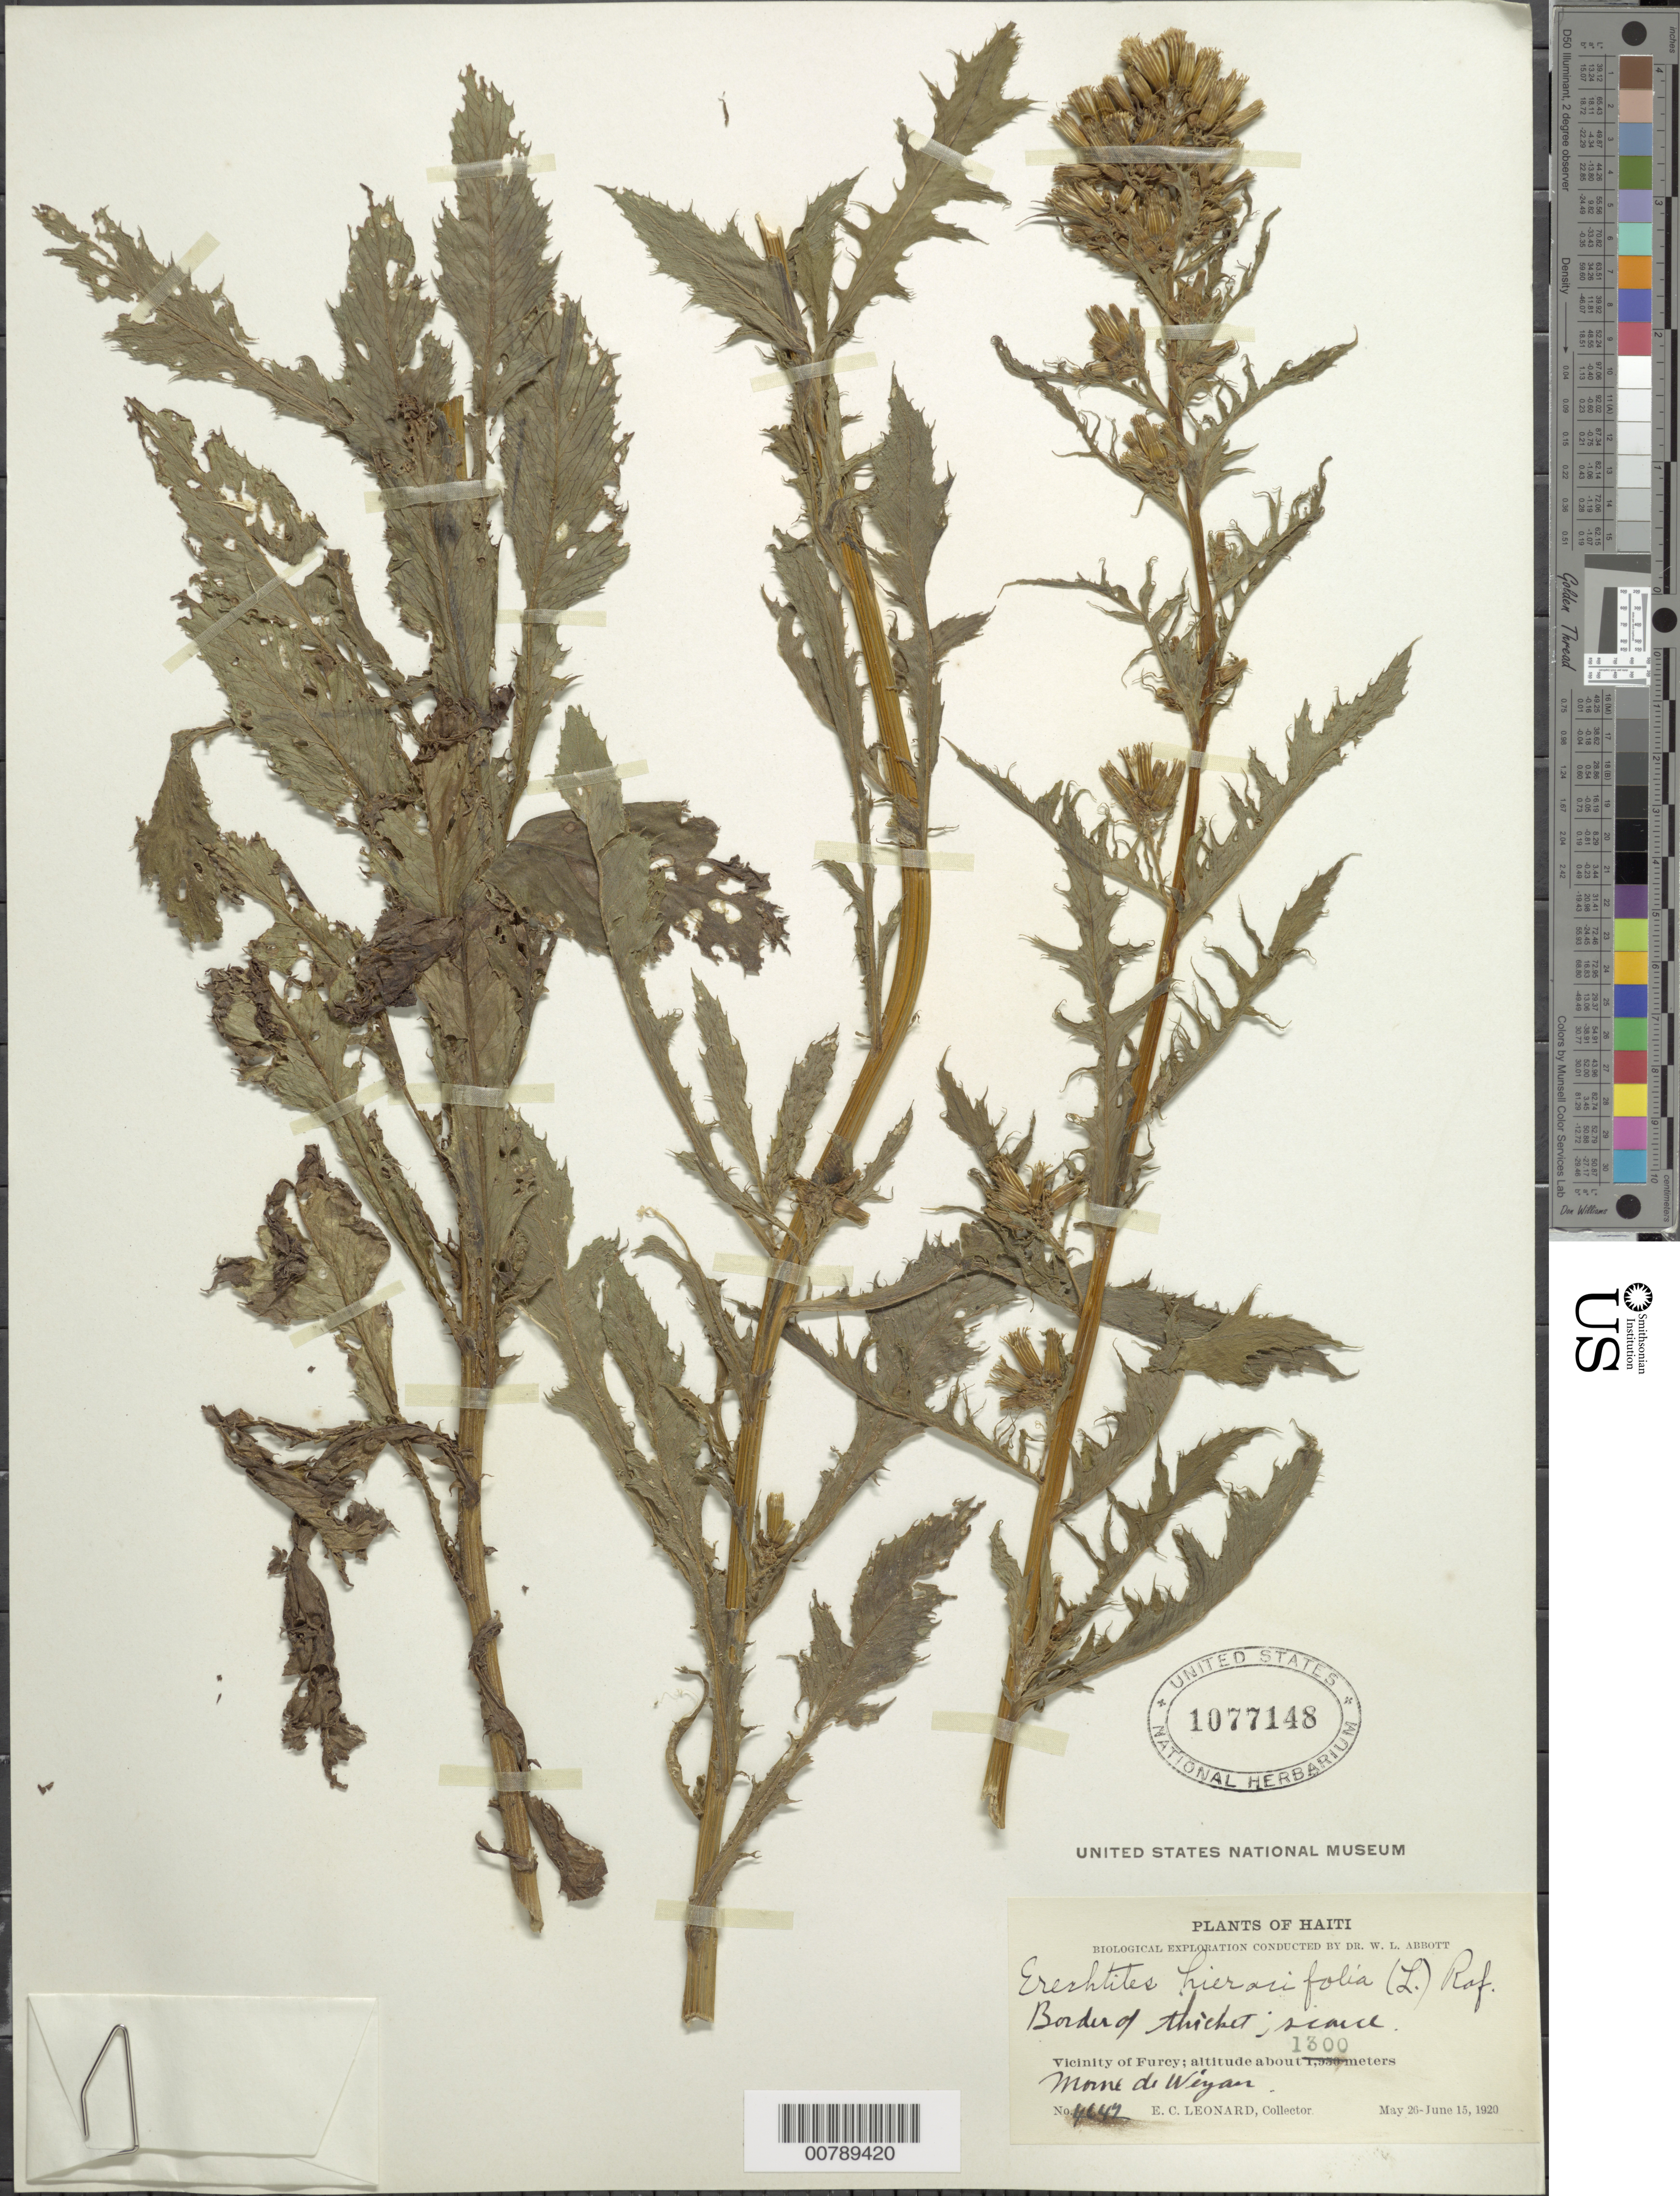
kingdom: Plantae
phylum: Tracheophyta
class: Magnoliopsida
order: Asterales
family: Asteraceae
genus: Erechtites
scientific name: Erechtites hieraciifolius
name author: (L.) Raf. ex DC.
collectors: E. C. Leonard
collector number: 4647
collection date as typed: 26 May 1920 to 15 Jun 1920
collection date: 1920-05-26/1920-06-15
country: Haiti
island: Hispaniola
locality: Vicinity of Furcy. Morne de Wiyan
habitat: Border of thicket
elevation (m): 1300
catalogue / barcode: US 1077148